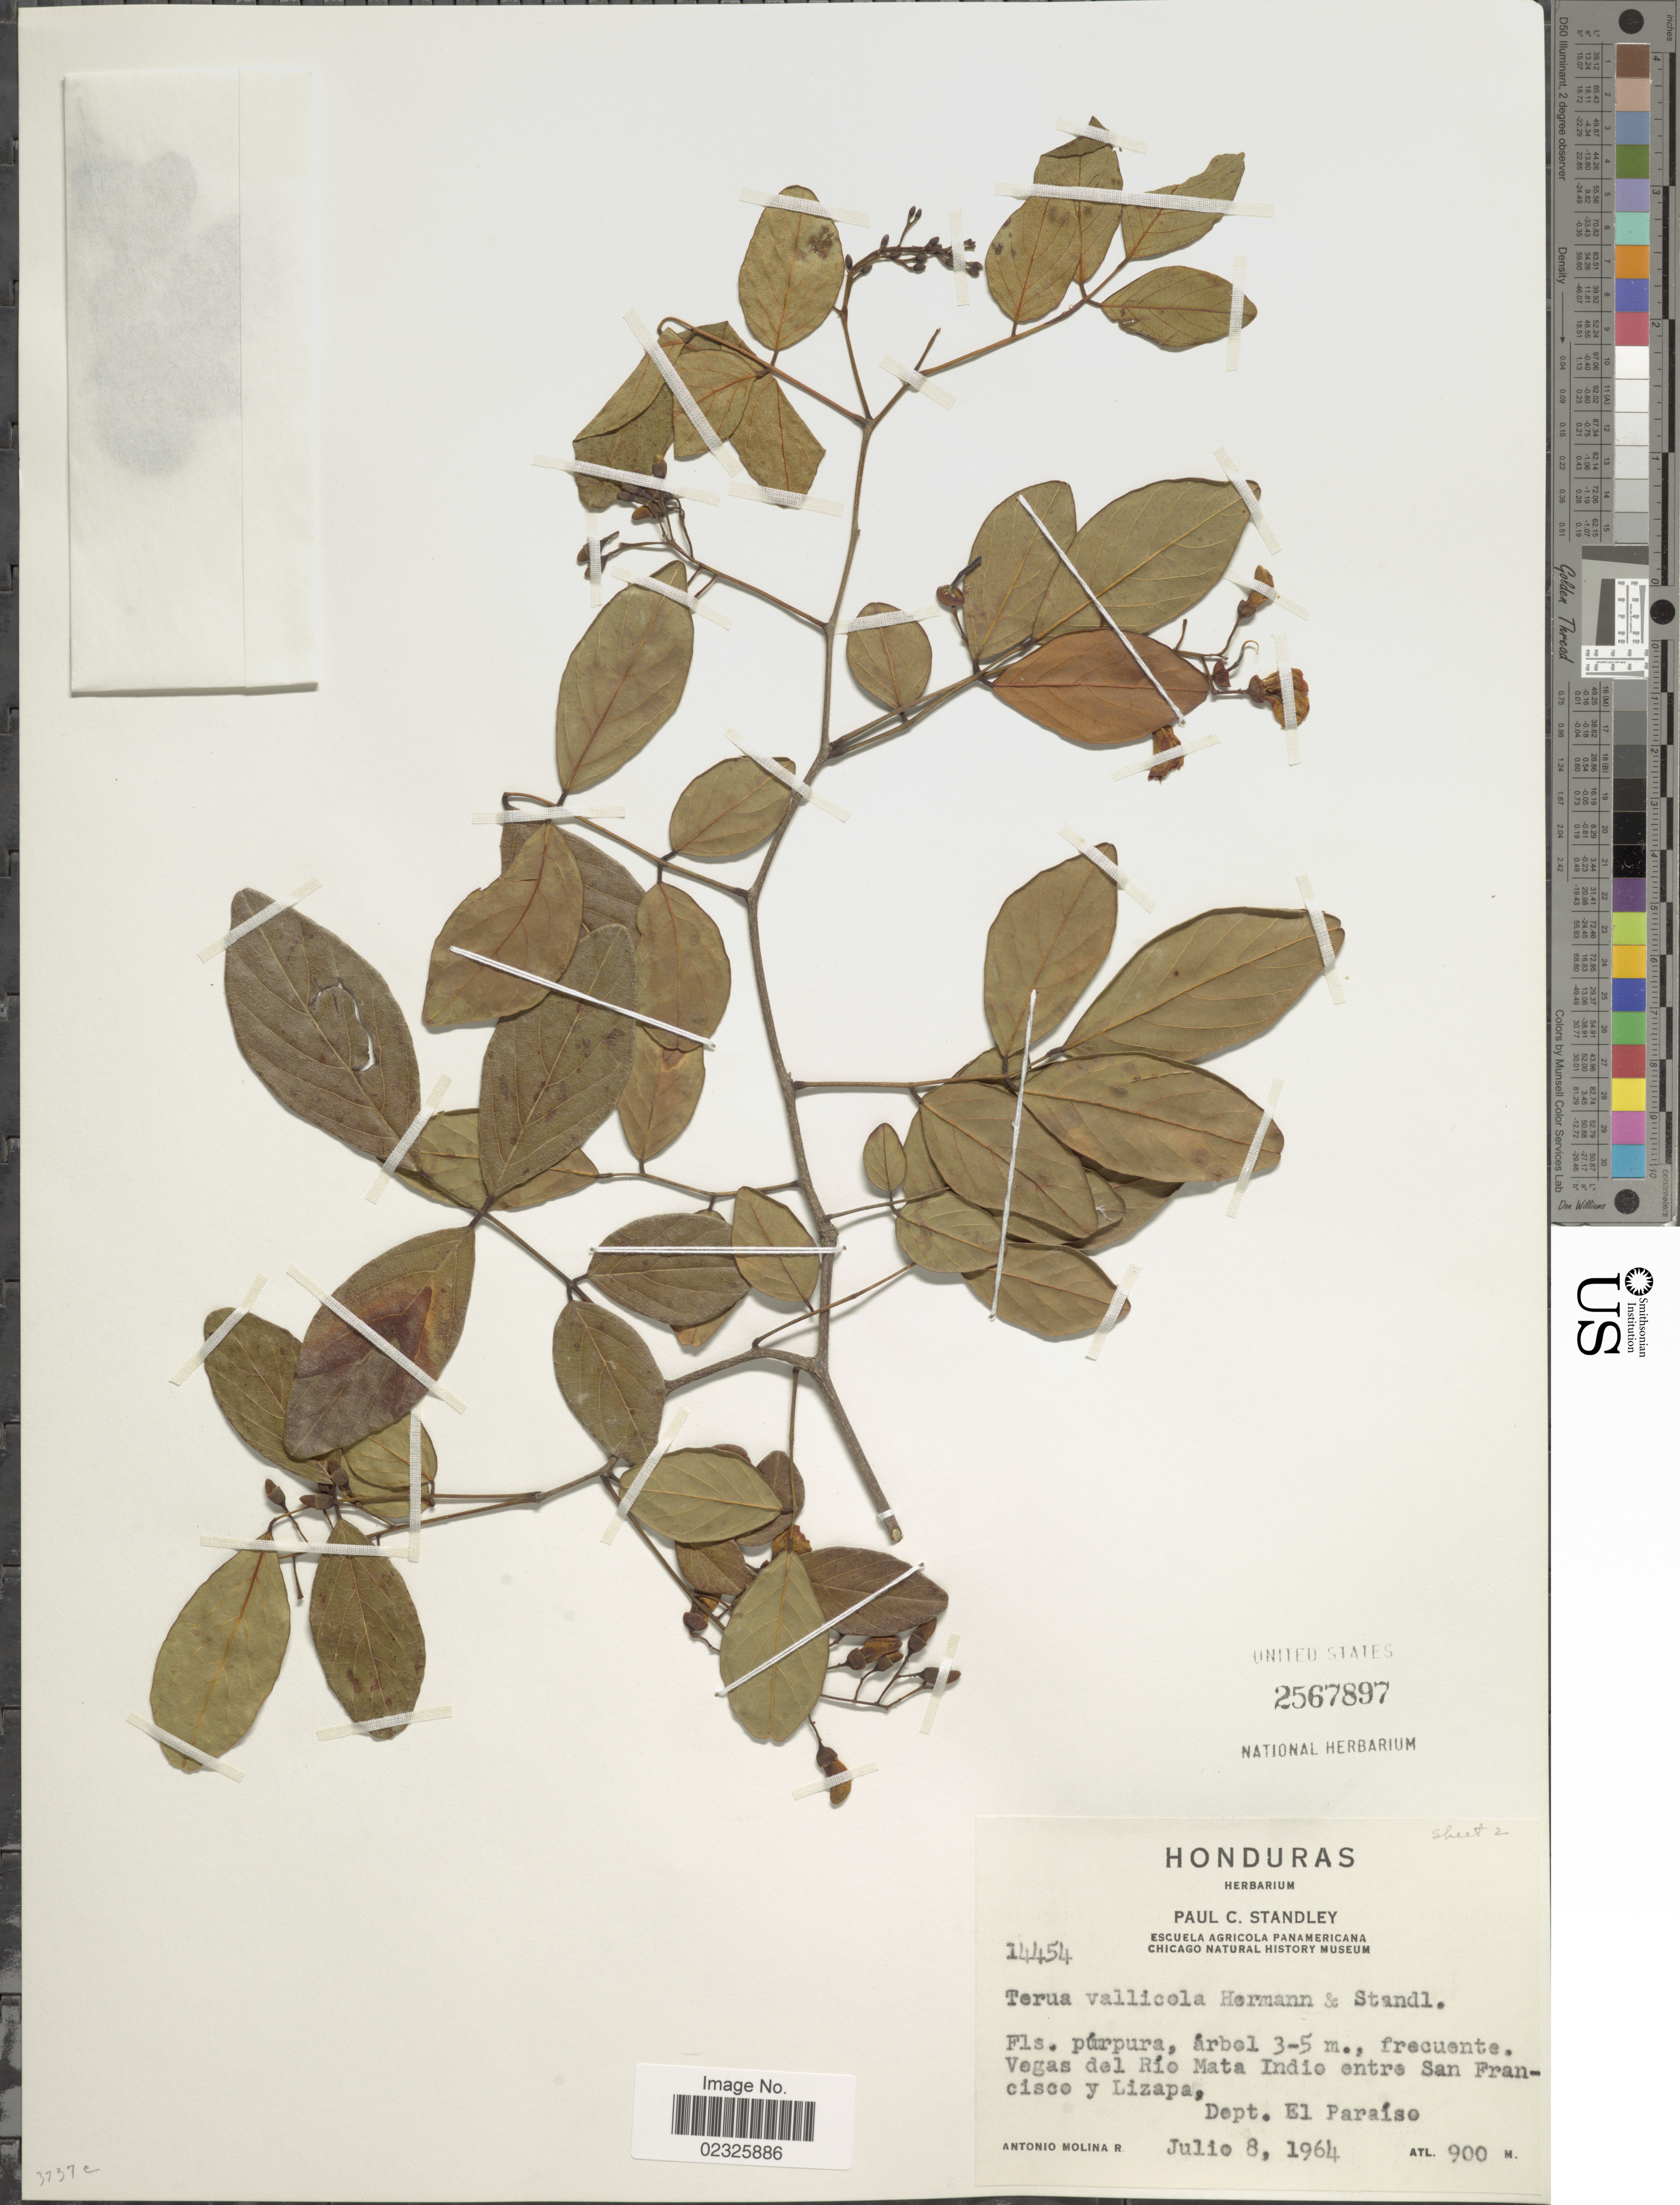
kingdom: Plantae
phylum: Tracheophyta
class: Magnoliopsida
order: Fabales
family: Fabaceae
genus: Lonchocarpus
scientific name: Lonchocarpus vallicola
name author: (Standl. & F.J. Herm.) M. Sousa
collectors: A. Molina R.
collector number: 14454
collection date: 1964-07-08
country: Honduras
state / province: El Paraíso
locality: Vegas del Río Mata Indie entre San Francisco y Lizapa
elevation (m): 900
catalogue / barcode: US 2567897